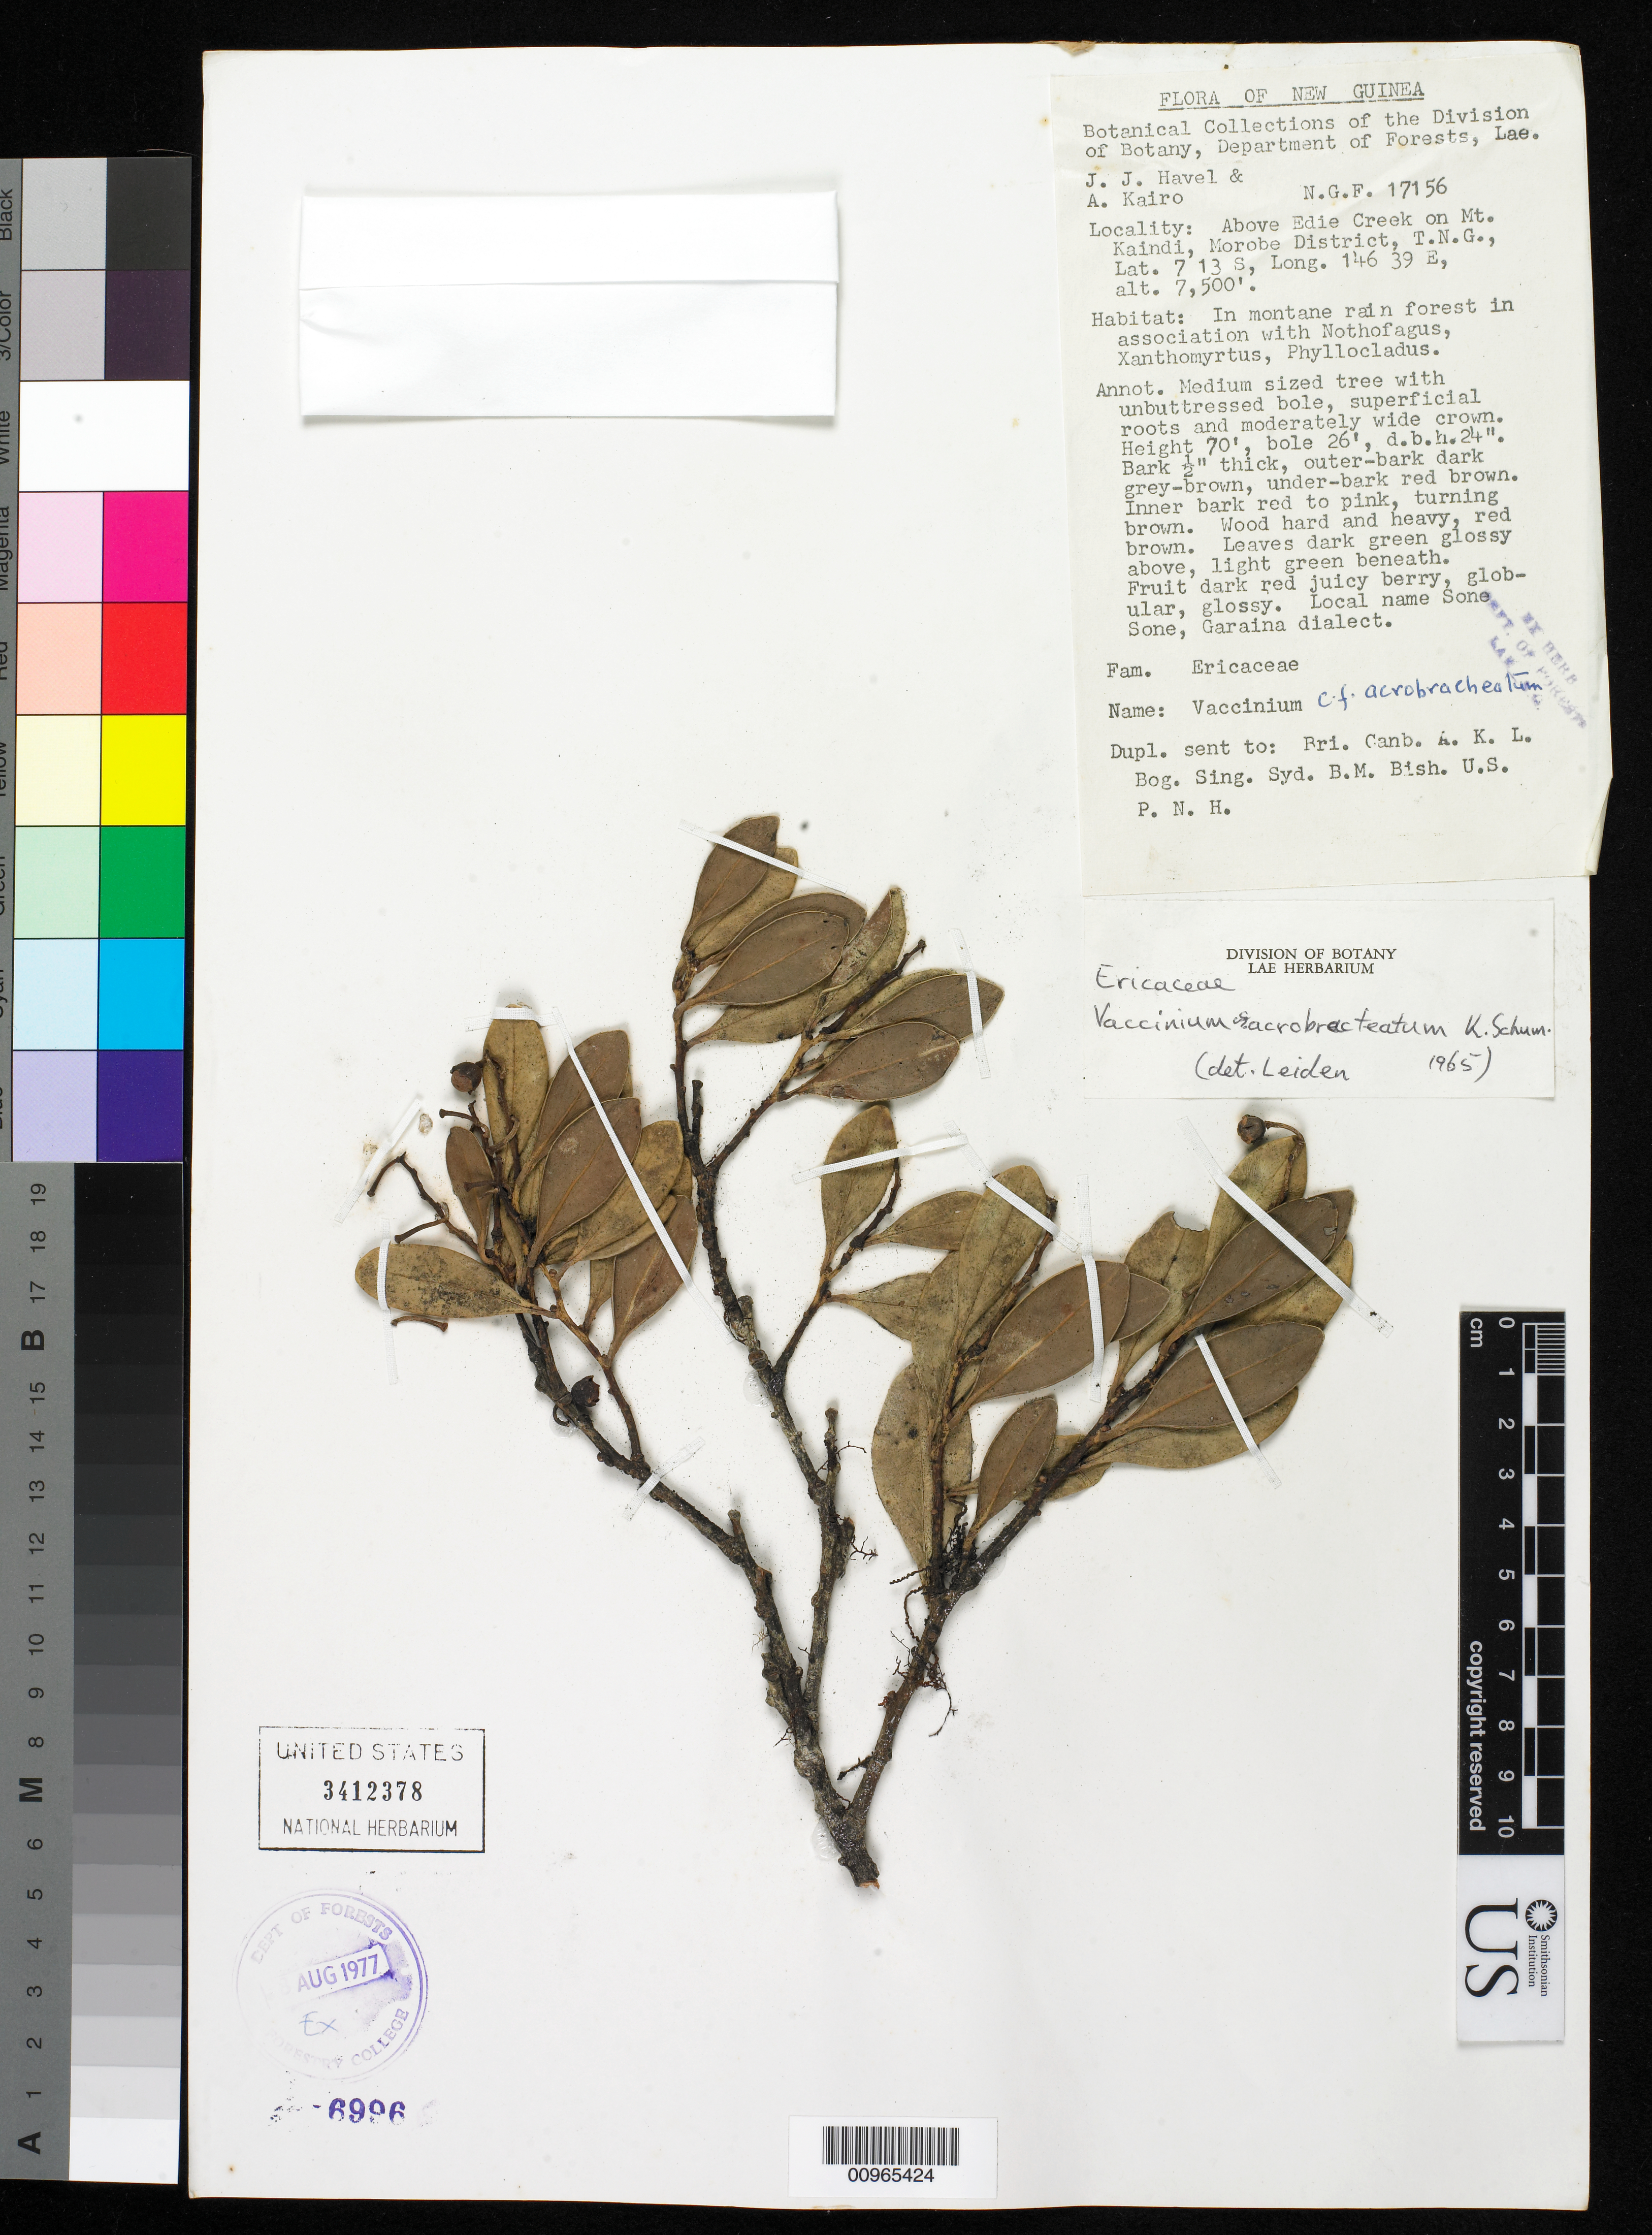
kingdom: Plantae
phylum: Tracheophyta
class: Magnoliopsida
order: Ericales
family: Ericaceae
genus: Vaccinium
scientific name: Vaccinium acrobracteatum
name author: K. Schum.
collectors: J. Havel & A. Kairo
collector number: NGF 17156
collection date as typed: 1966 to -- --- 1968 (no date on label; 66-68 are years A. Kairo collected)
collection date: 1966/1968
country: Papua New Guinea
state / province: Morobe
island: New Guinea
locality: Above Edie Creek on Mt. Kaindi, Morobe District, T.N.G.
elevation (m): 2286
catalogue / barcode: US 3412378